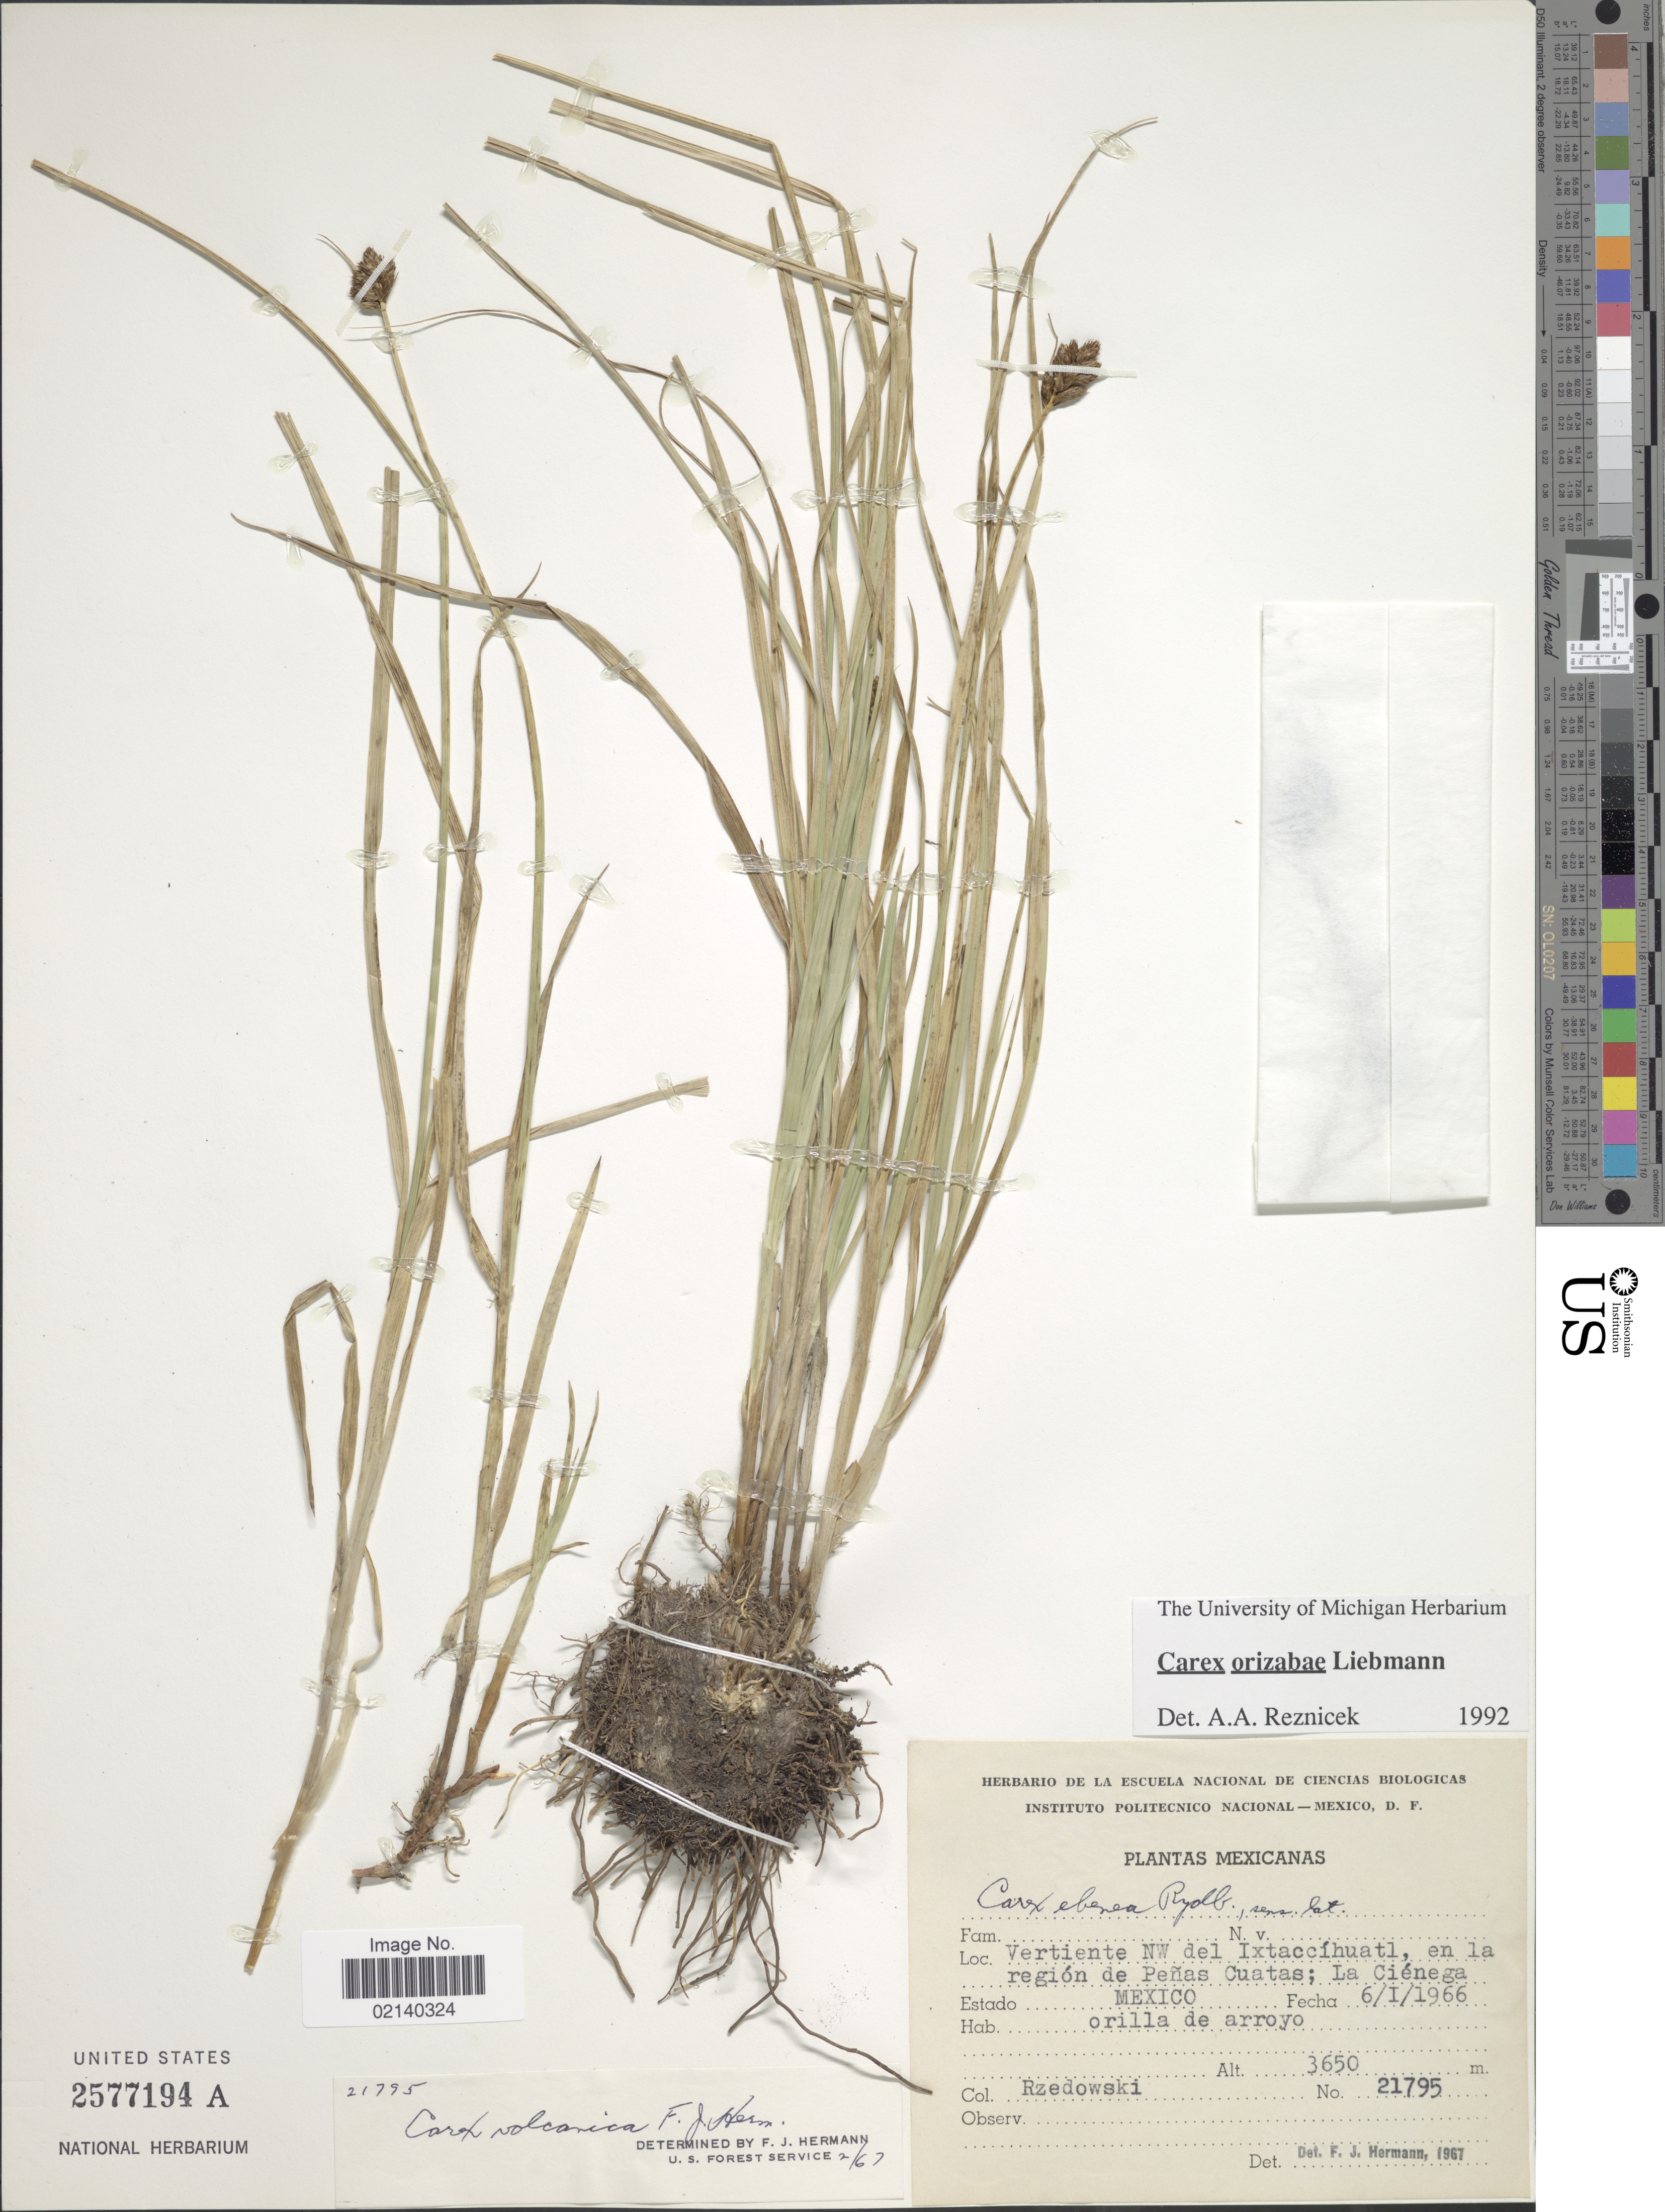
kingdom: Plantae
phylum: Tracheophyta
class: Liliopsida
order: Poales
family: Cyperaceae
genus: Carex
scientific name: Carex orizabae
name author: Liebm.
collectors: Rzedowski, --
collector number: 21795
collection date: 1966-01-06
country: Mexico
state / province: México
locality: Vertiente NW del Ixtaccihuatl, en la region de Penas Cuatas; La Cienega. Estado Mexico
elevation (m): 3650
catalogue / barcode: US 2577194A